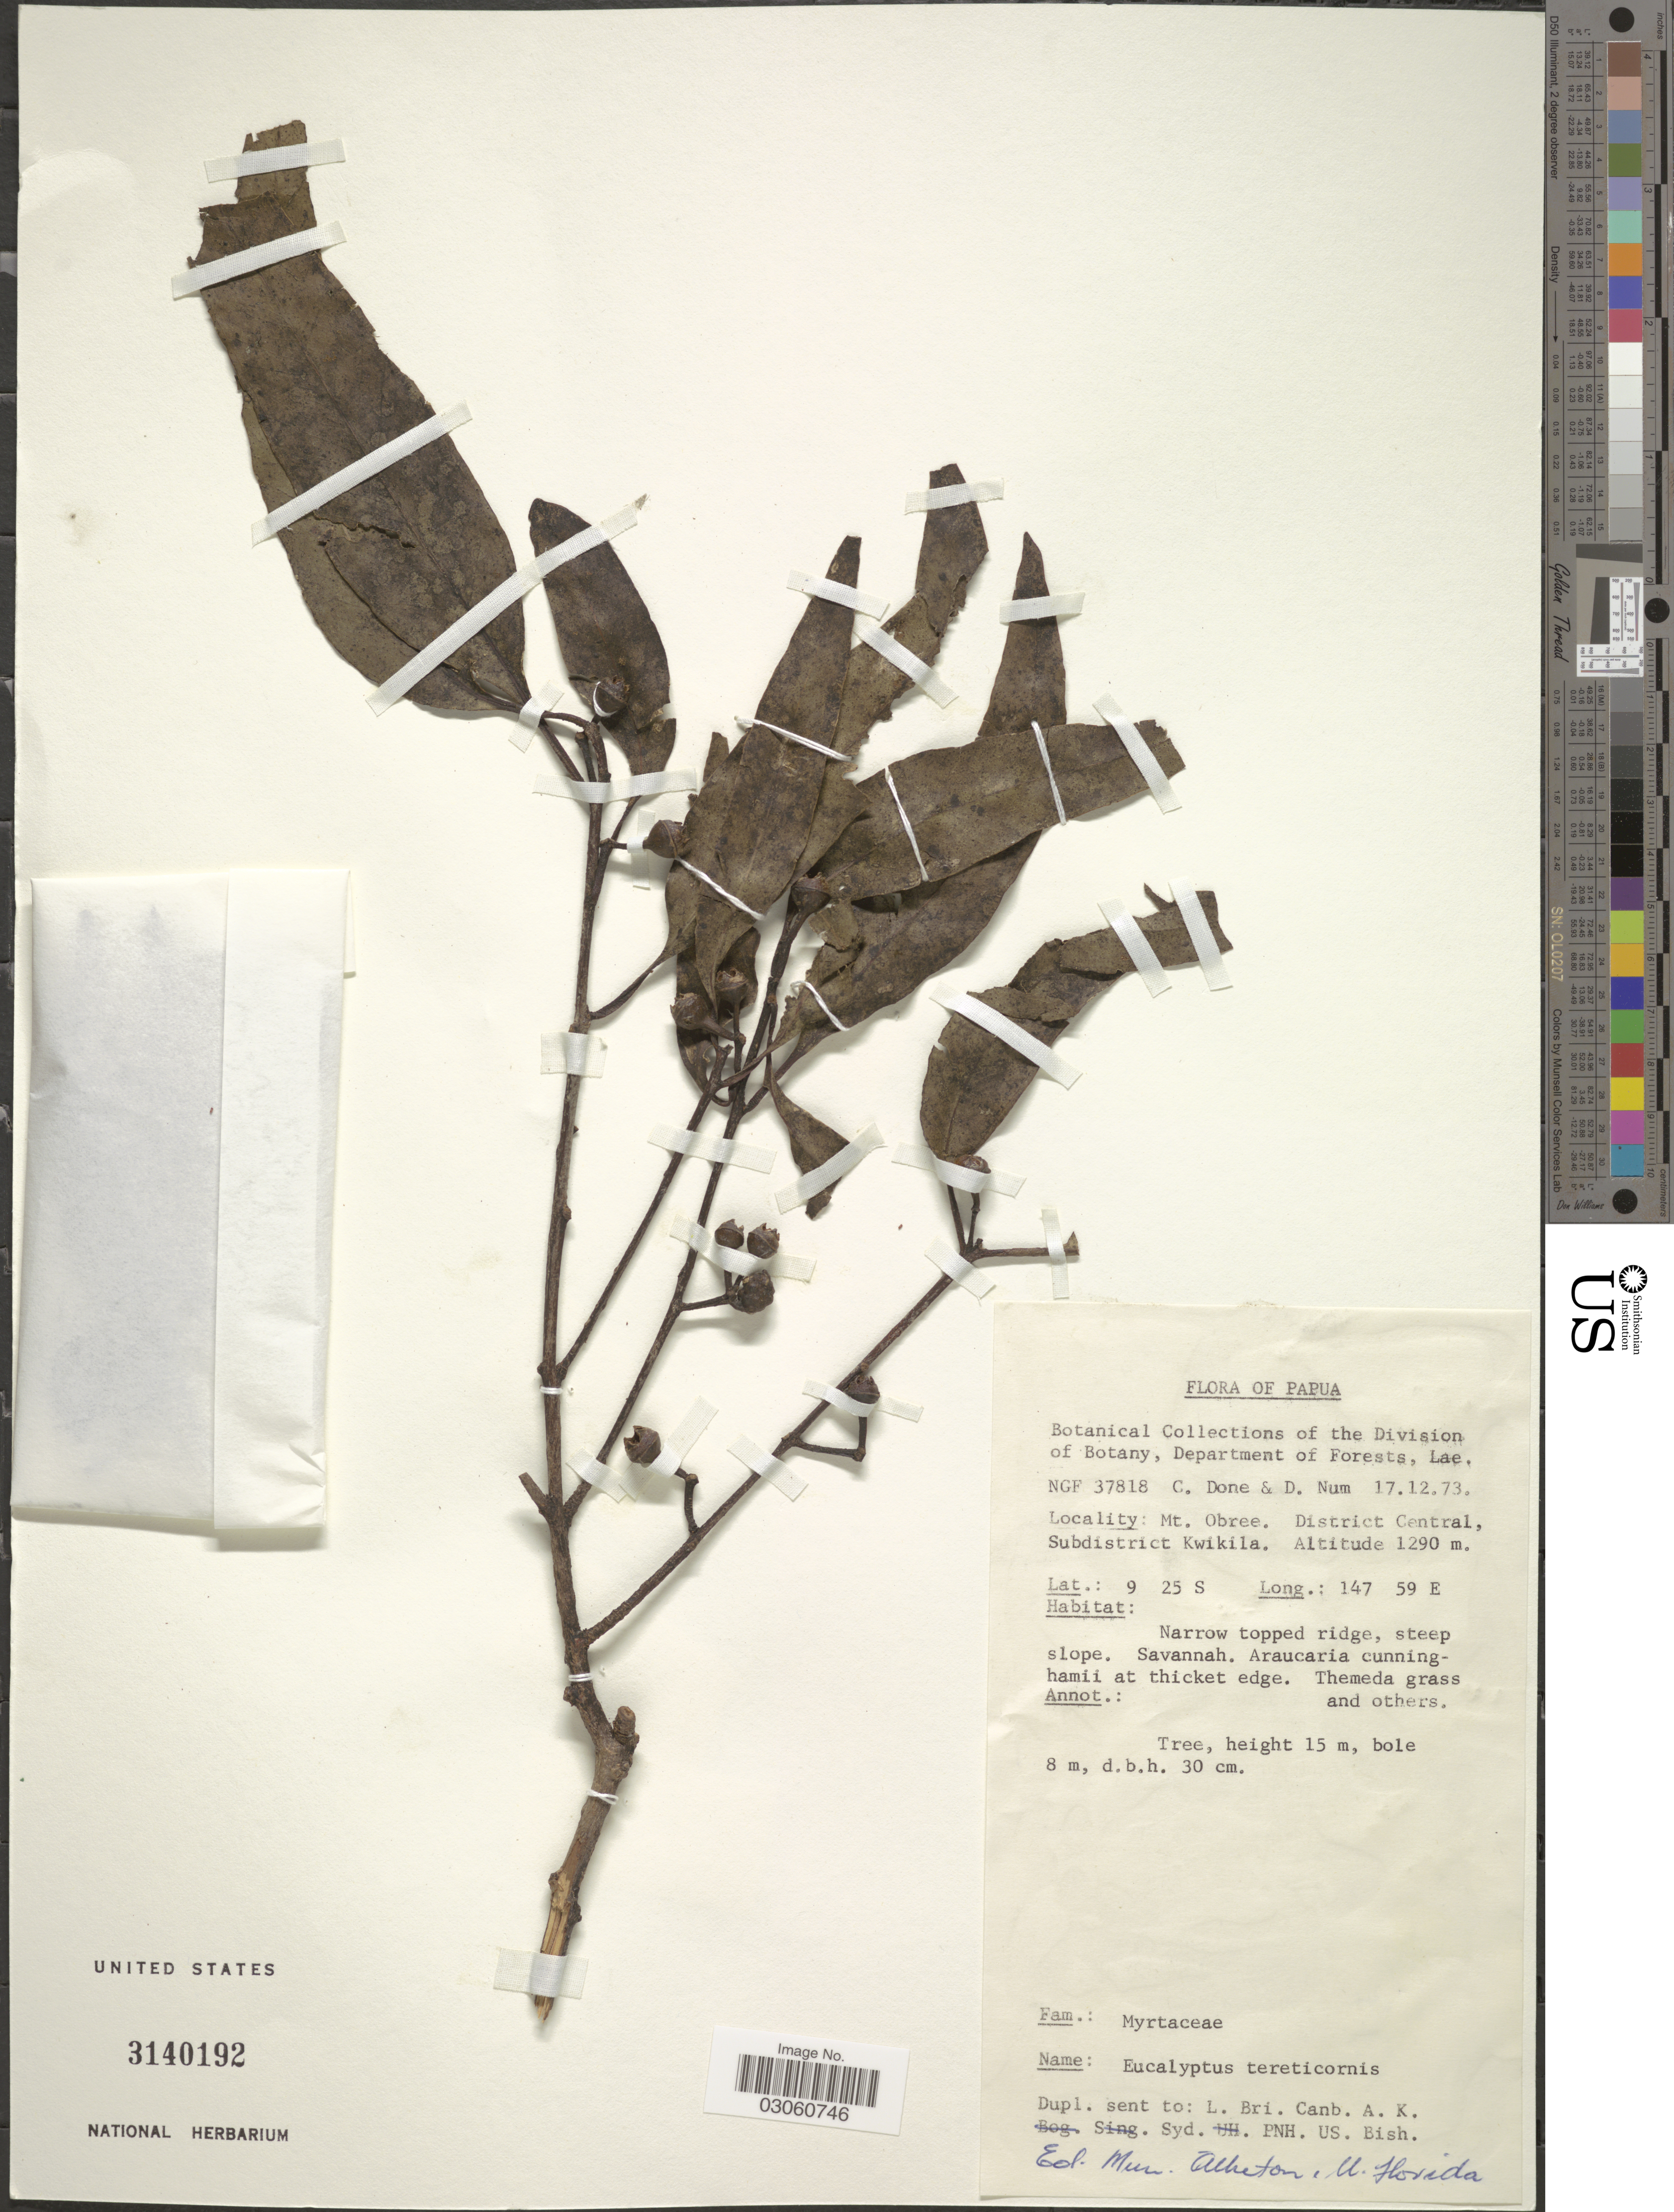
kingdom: Plantae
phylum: Tracheophyta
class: Magnoliopsida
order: Myrtales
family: Myrtaceae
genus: Eucalyptus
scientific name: Eucalyptus tereticornis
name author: Sm.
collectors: C. Done & D. Num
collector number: NGF 37818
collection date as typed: Transcribed d/m/y: 17/12/73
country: Papua New Guinea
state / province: Central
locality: Papua. Mt. Obree, District Central, Subdistrict Kwikila.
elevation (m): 1290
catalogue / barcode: US 3140192